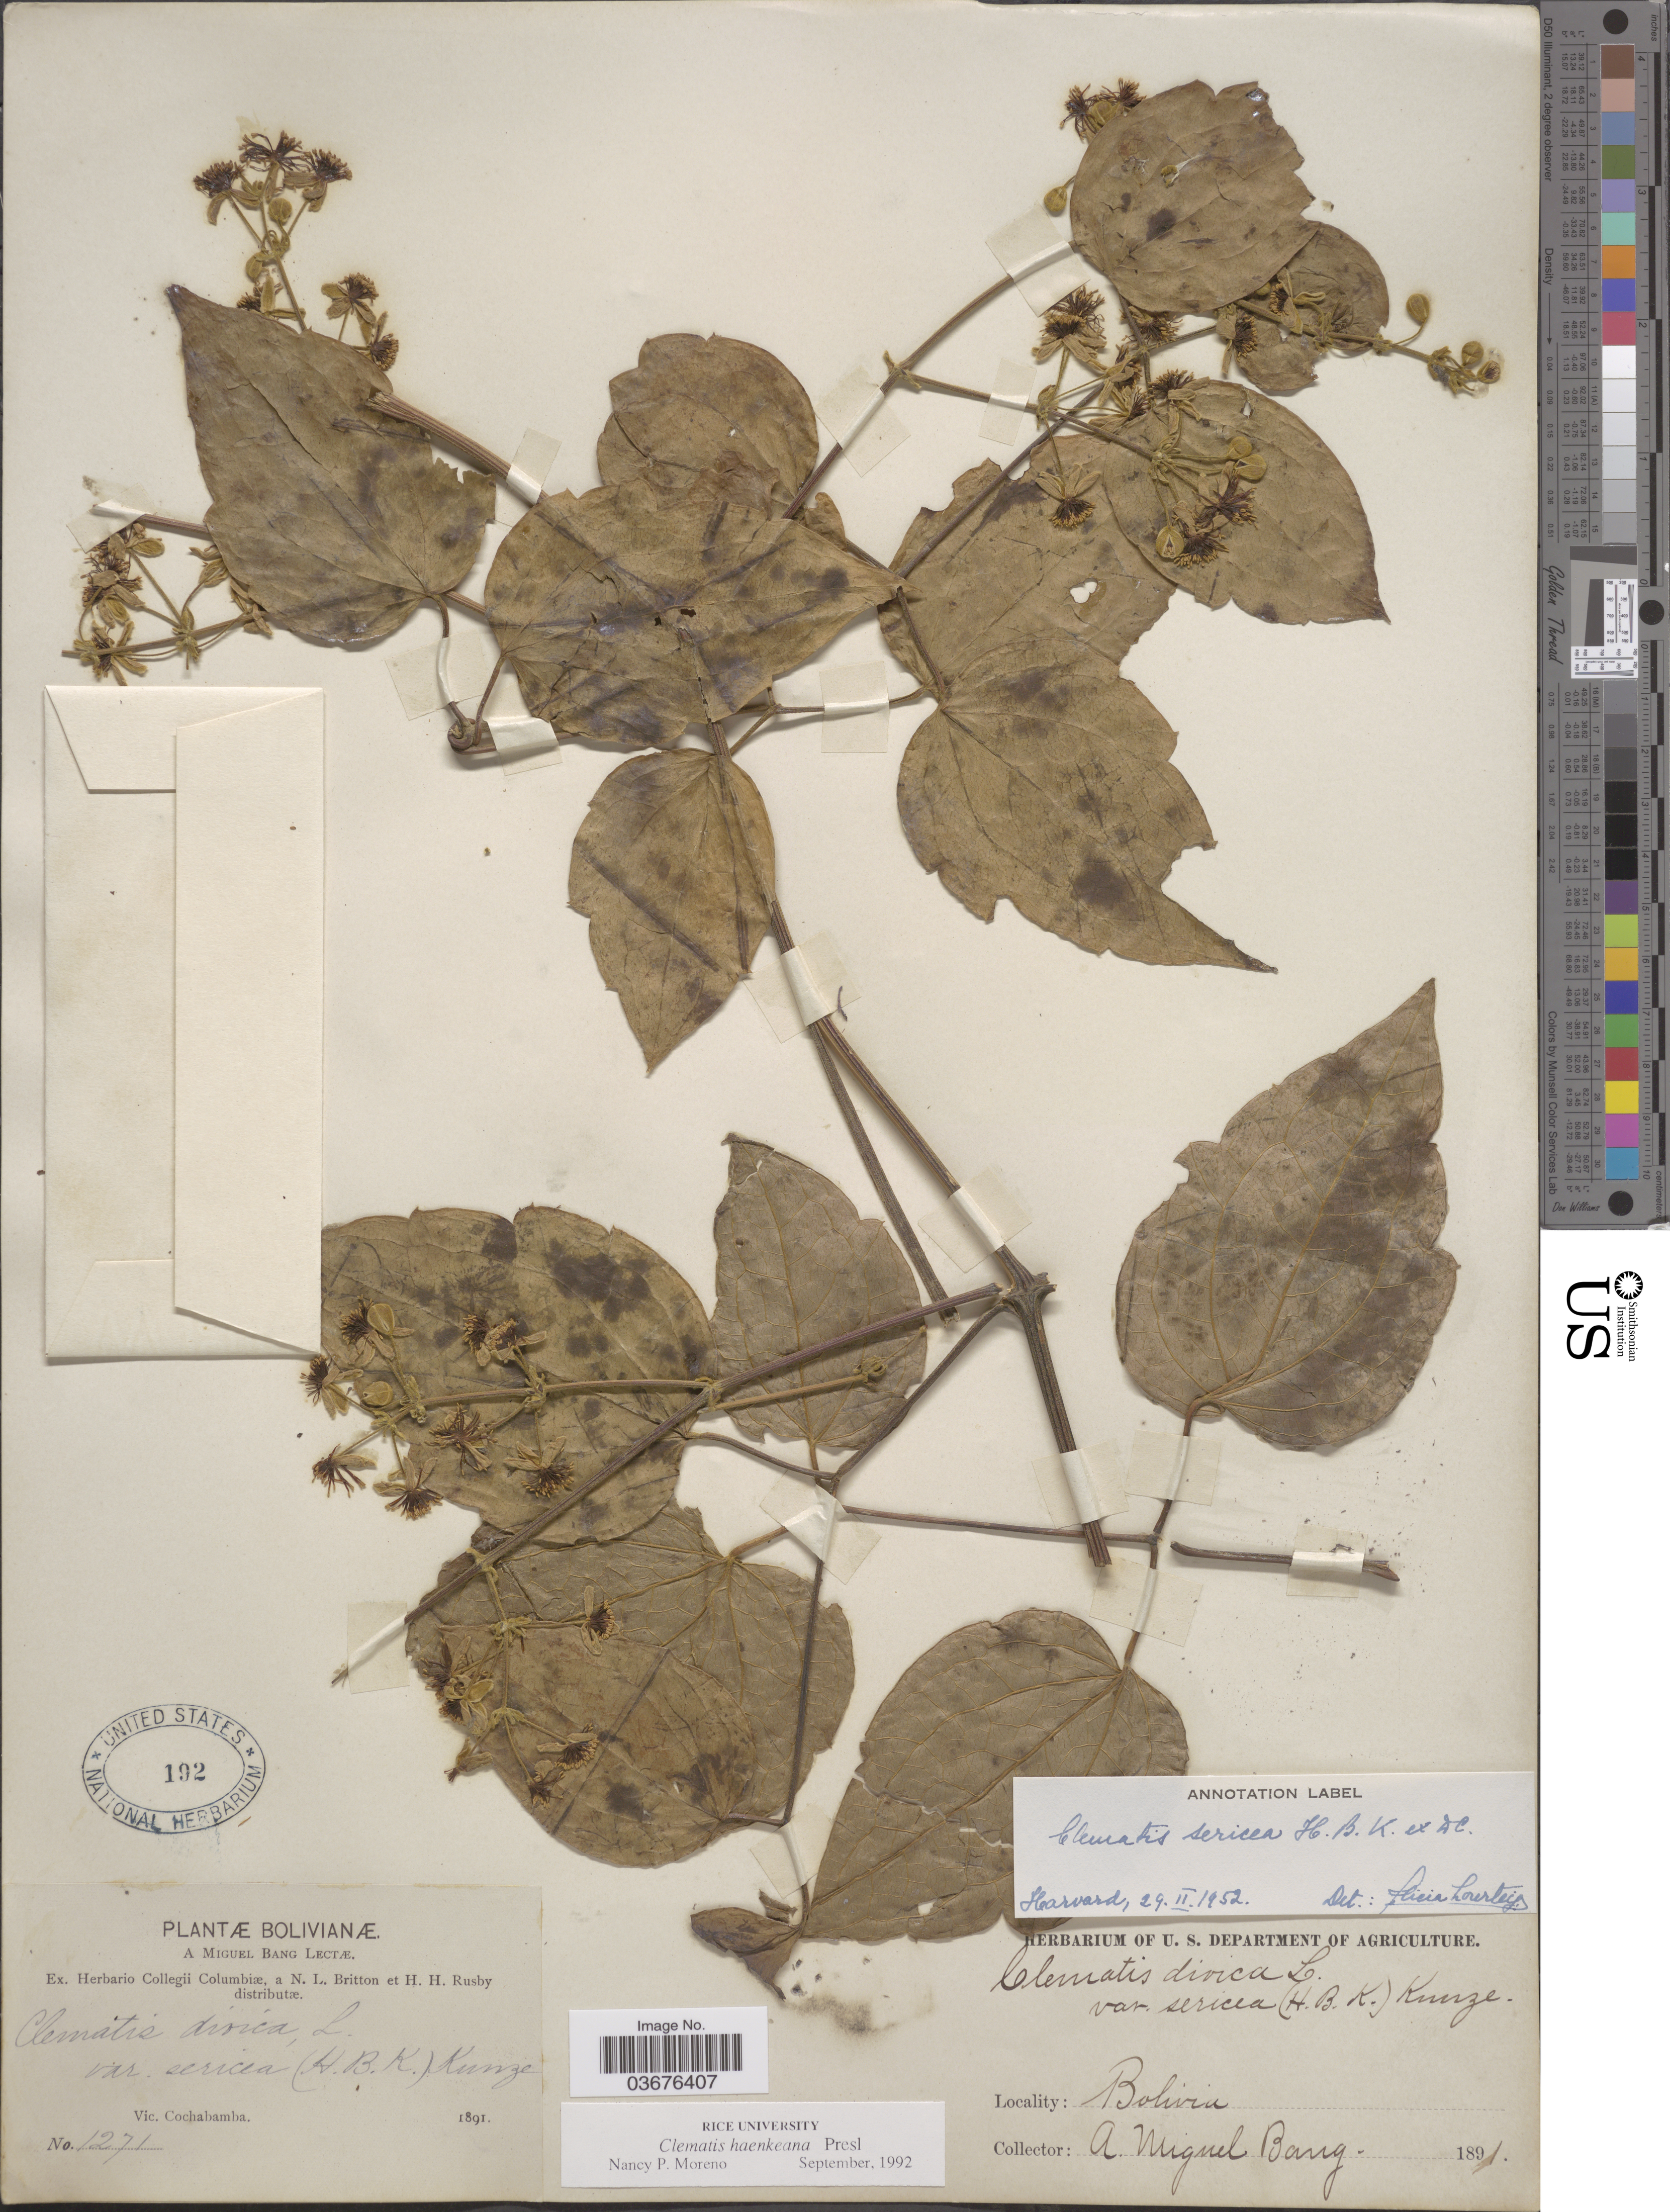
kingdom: Plantae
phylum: Tracheophyta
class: Magnoliopsida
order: Ranunculales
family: Ranunculaceae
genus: Clematis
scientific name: Clematis haenkeana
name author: C. Presl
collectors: M. Bang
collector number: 1271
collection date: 1891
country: Bolivia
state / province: Cochabamba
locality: Vic. Cochabamba.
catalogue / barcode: US 192